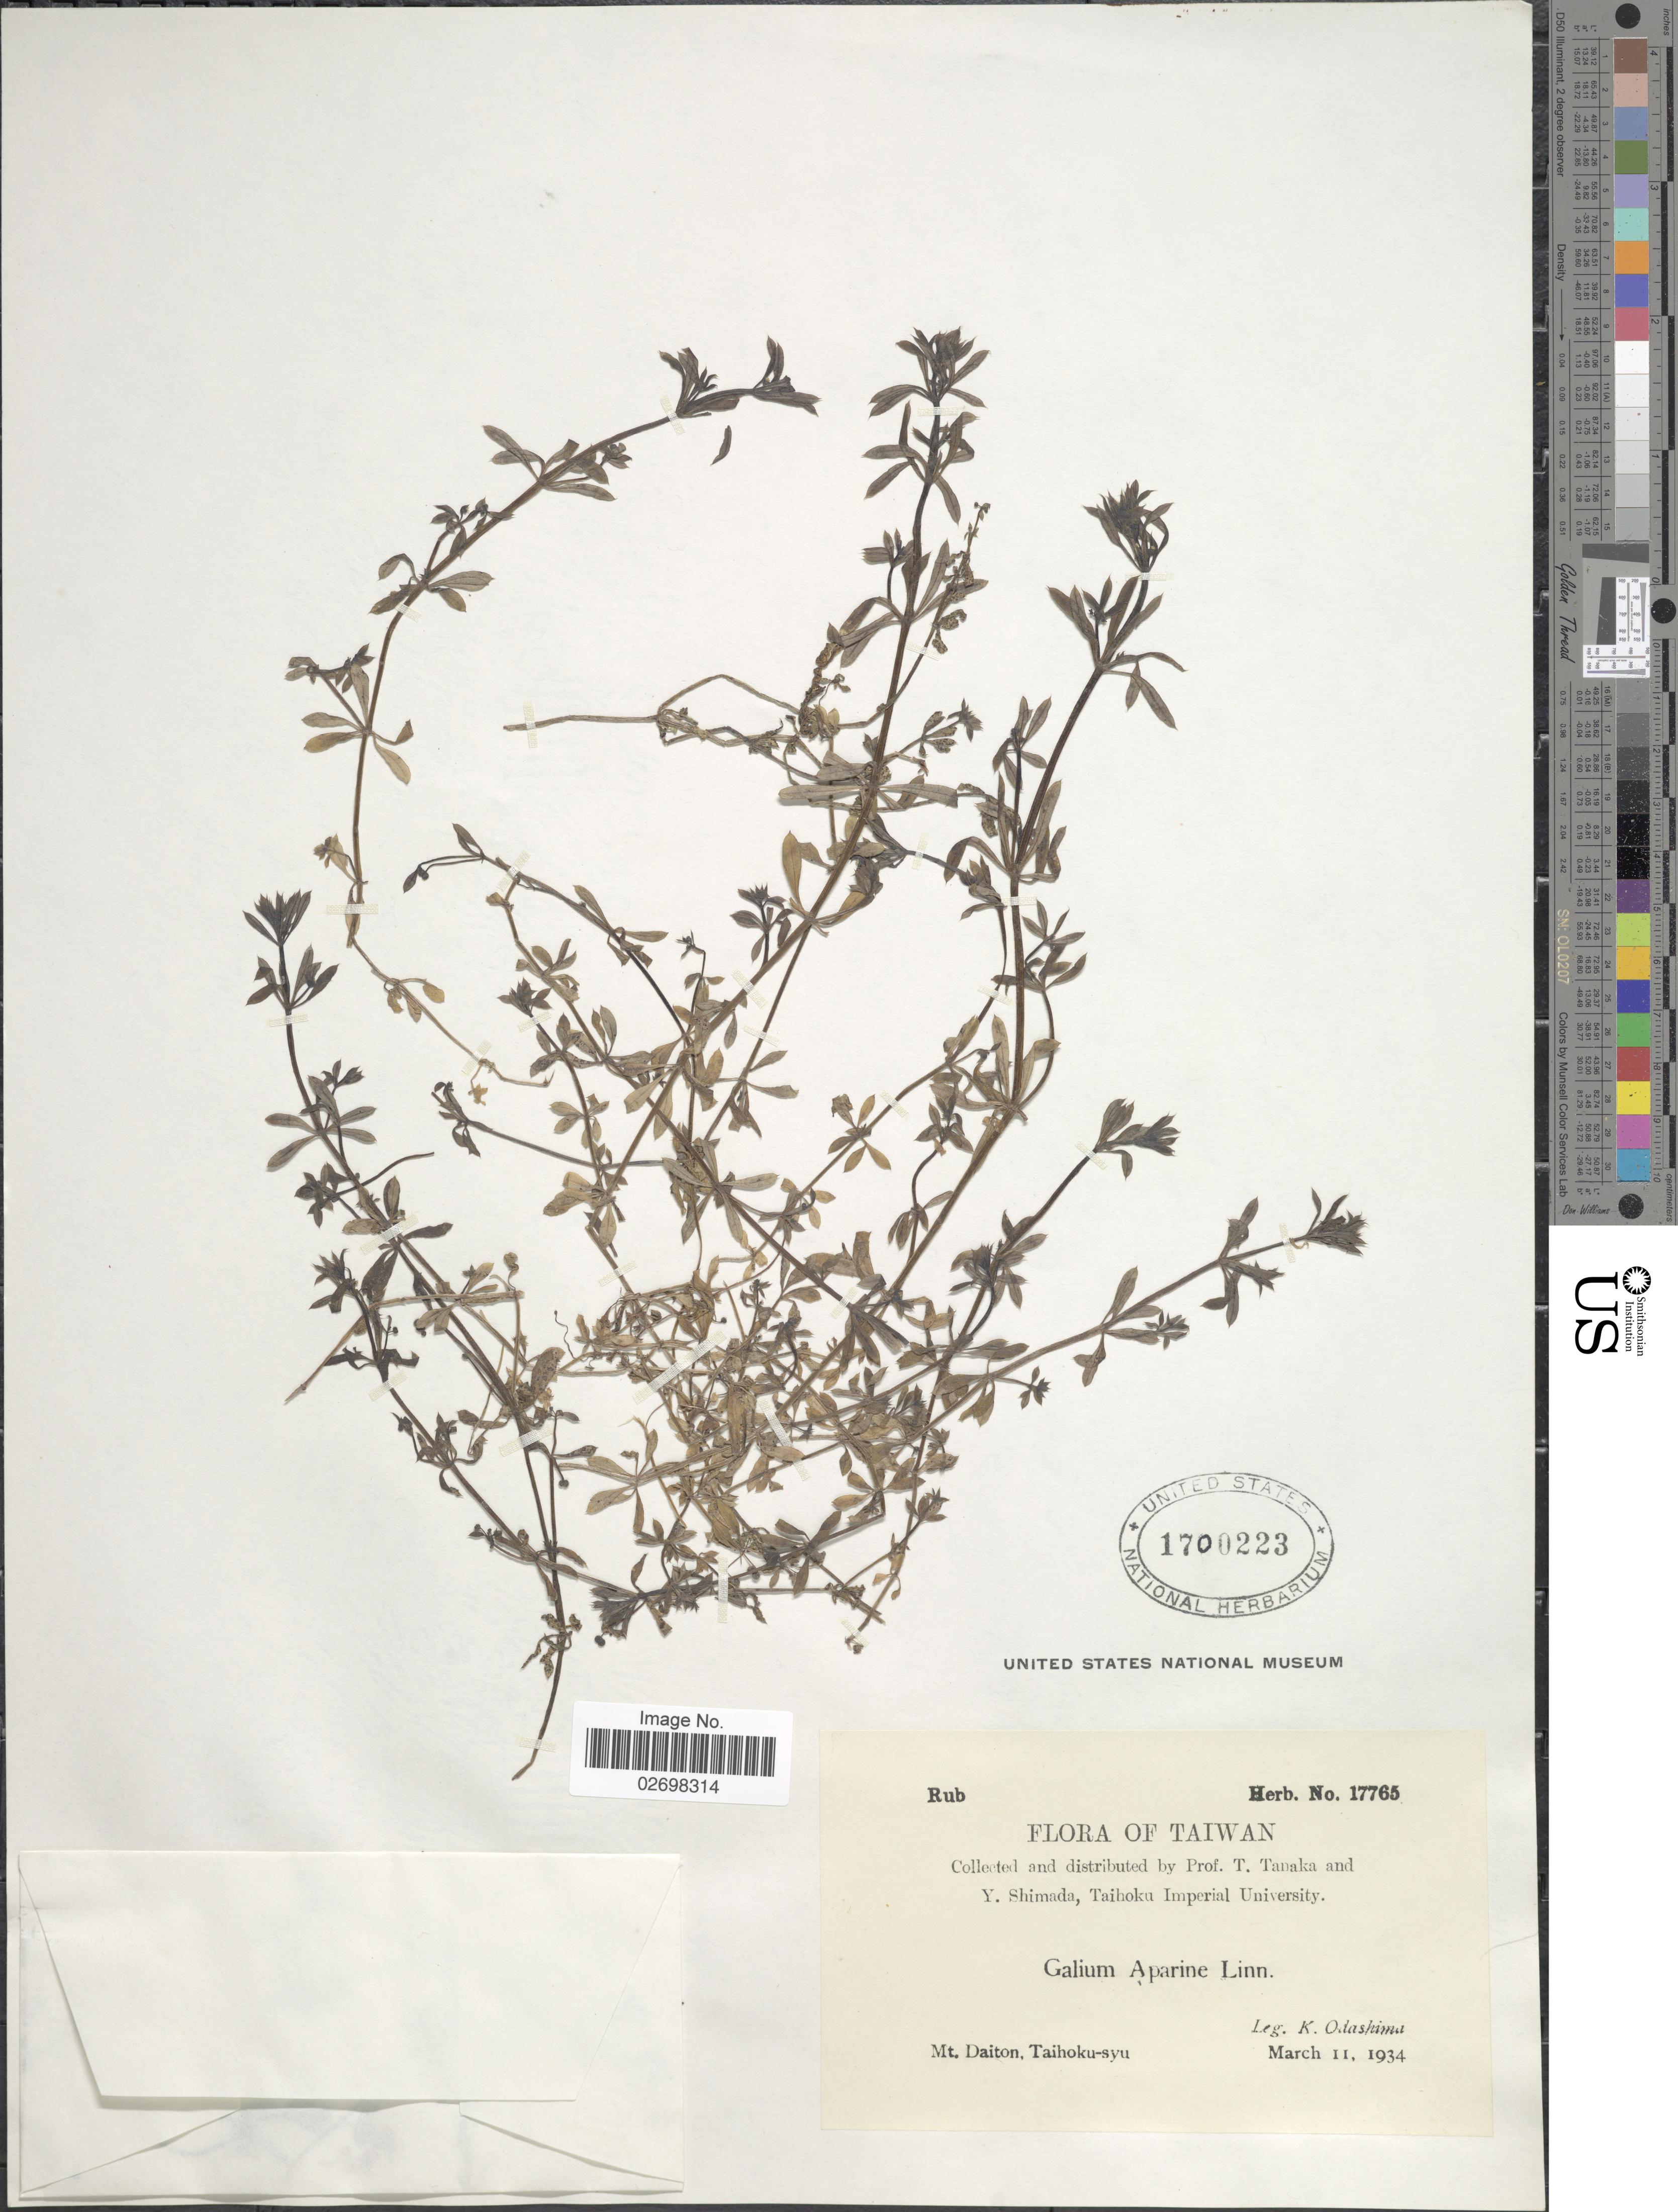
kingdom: Plantae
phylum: Tracheophyta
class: Magnoliopsida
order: Gentianales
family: Rubiaceae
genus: Galium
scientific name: Galium aparine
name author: L.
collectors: K. Odashima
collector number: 17765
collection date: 1934-03-11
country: Taiwan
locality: Mt Daiton, Taihoku-syu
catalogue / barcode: US 1700223